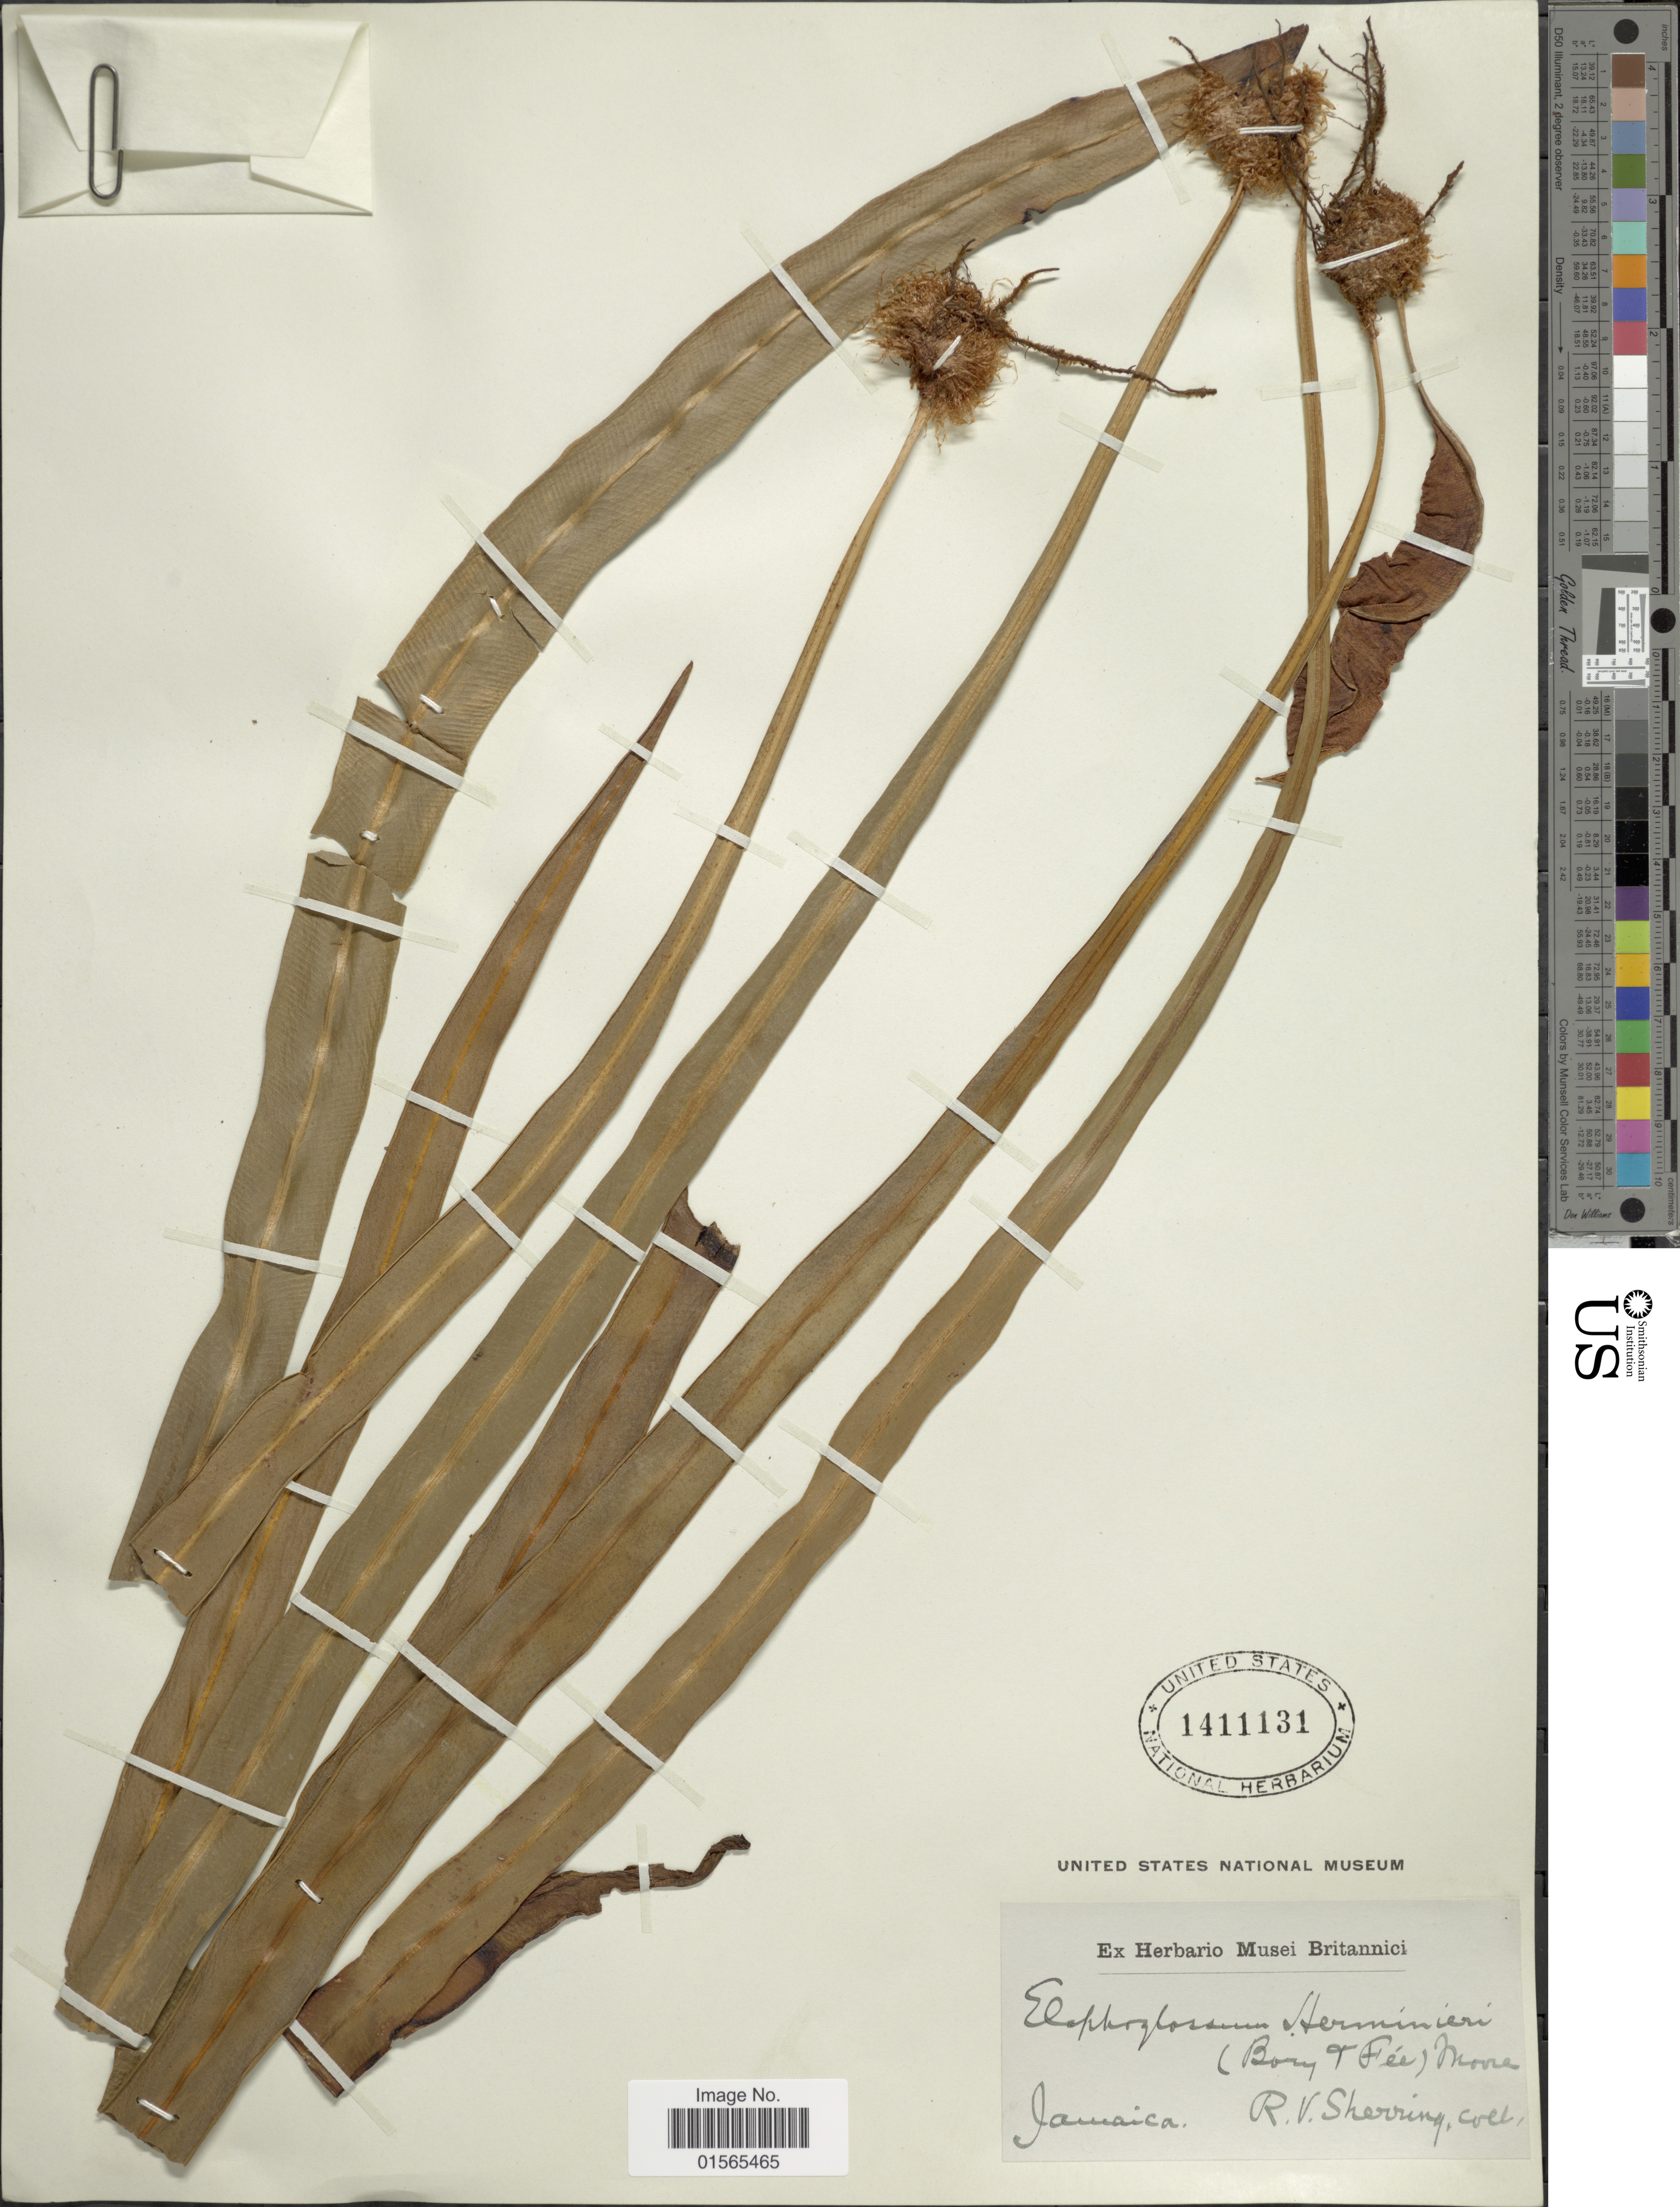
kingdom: Plantae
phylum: Tracheophyta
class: Polypodiopsida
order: Polypodiales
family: Dryopteridaceae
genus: Elaphoglossum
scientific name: Elaphoglossum herminieri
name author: (Bory & Fée) T. Moore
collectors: R. Sherring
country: Jamaica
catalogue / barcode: US 1411131